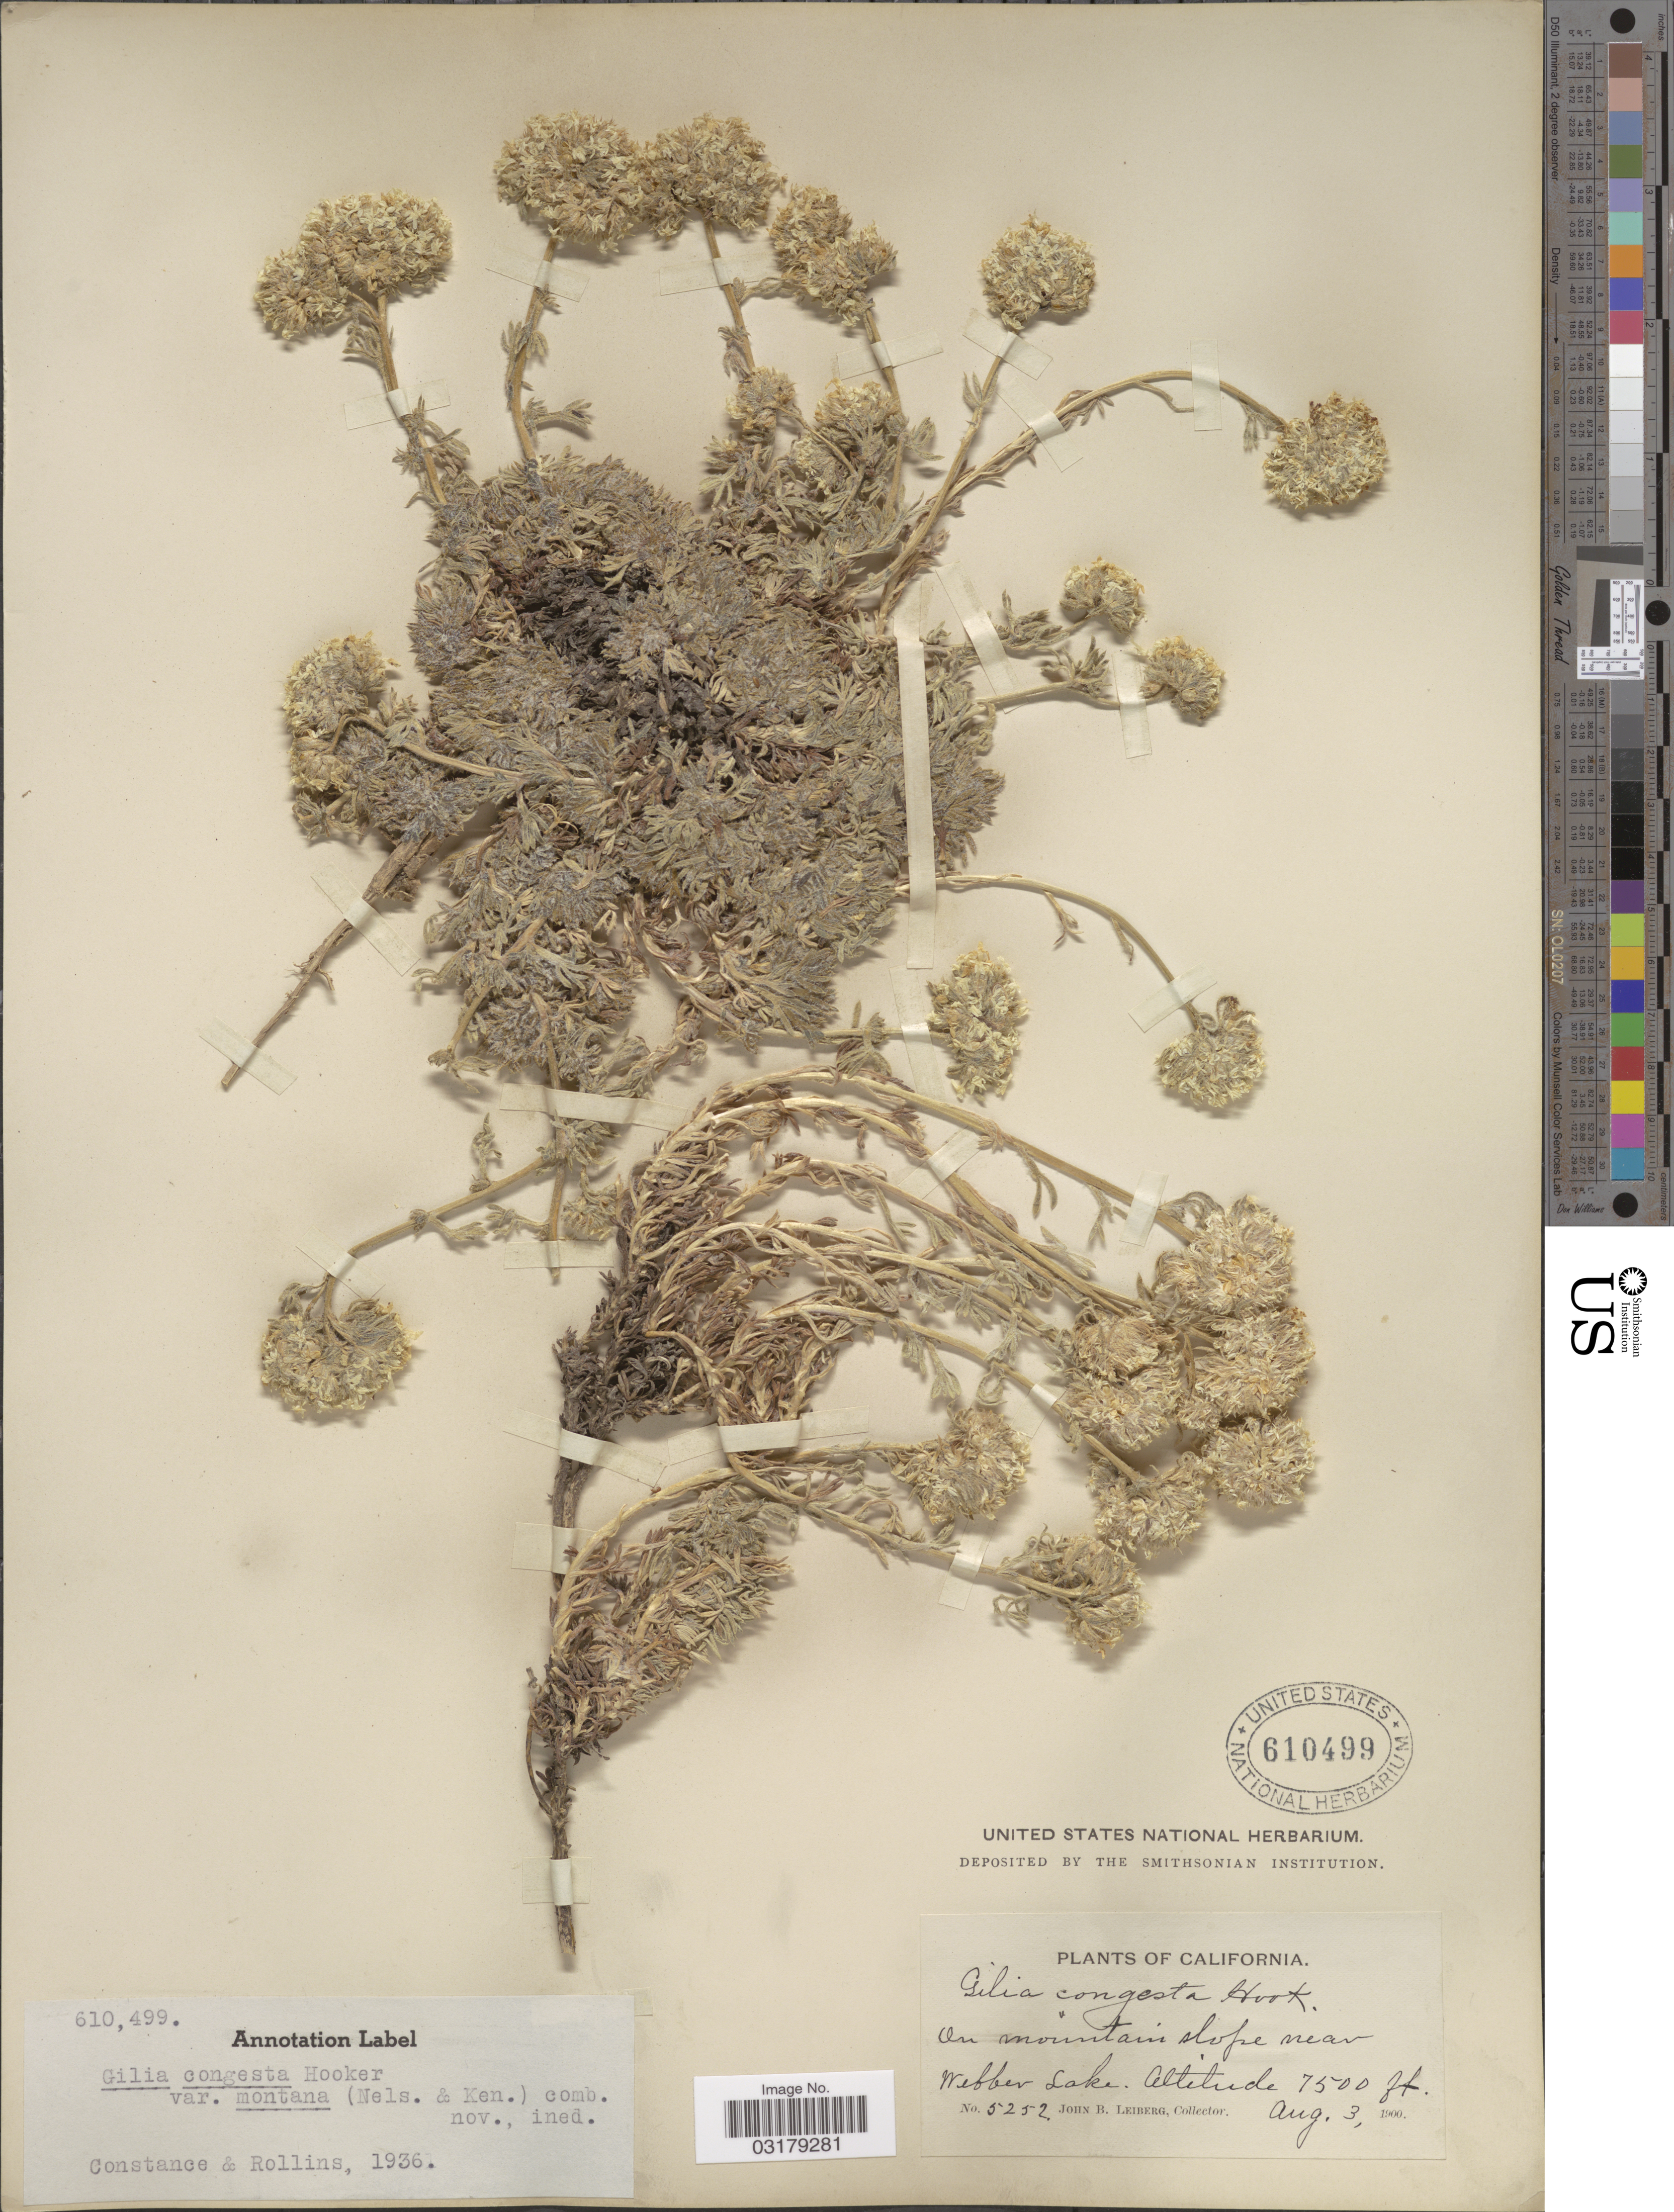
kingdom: Plantae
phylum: Tracheophyta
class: Magnoliopsida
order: Ericales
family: Polemoniaceae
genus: Ipomopsis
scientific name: Ipomopsis congesta var. montana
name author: (Constance & Rollins) Reveal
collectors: J. B. Leiberg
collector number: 5252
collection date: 1900-08-03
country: United States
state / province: California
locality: On mountain slope near Webber Lake.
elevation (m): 2286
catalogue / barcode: US 610499